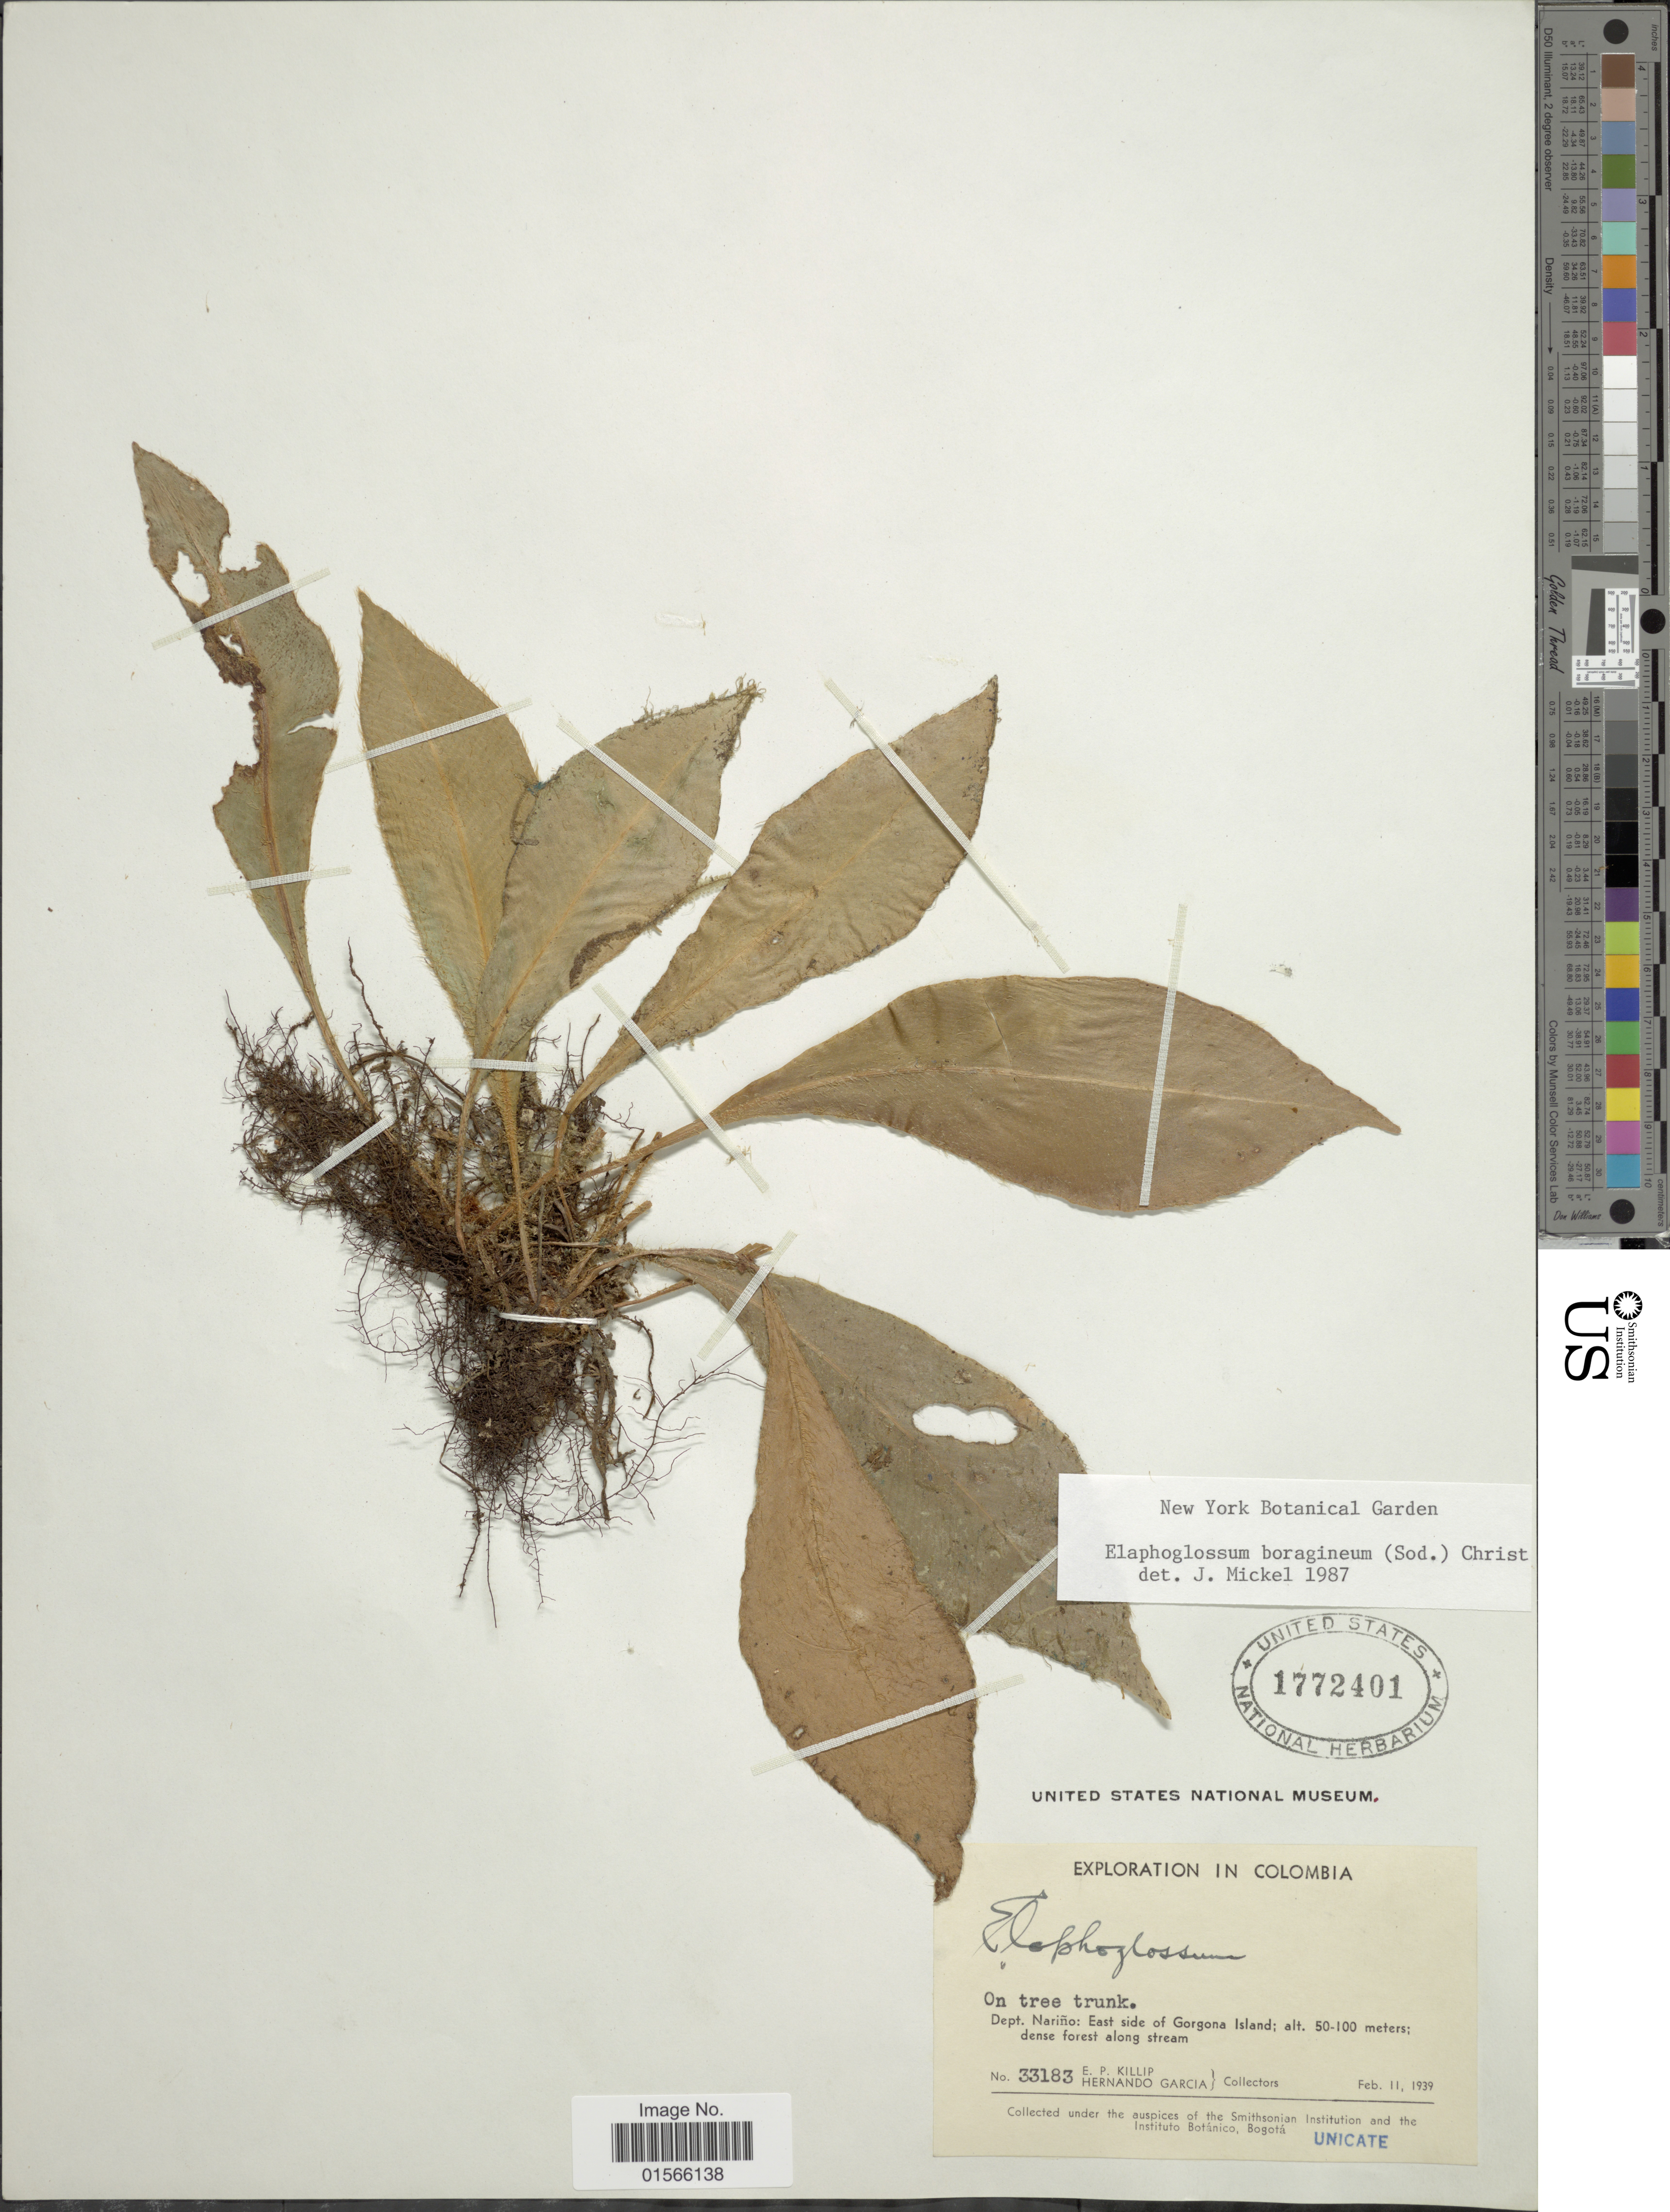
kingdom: Plantae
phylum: Tracheophyta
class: Polypodiopsida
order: Polypodiales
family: Dryopteridaceae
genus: Elaphoglossum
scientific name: Elaphoglossum boragineum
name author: (Sodiro) Christ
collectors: E. P. Killip & H. Garcia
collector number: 33183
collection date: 1939-02-11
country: Colombia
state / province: Nariño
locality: Dept. Nariñno: East side of Gorgona Island; dense forest along stream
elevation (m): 50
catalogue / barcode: US 1772401